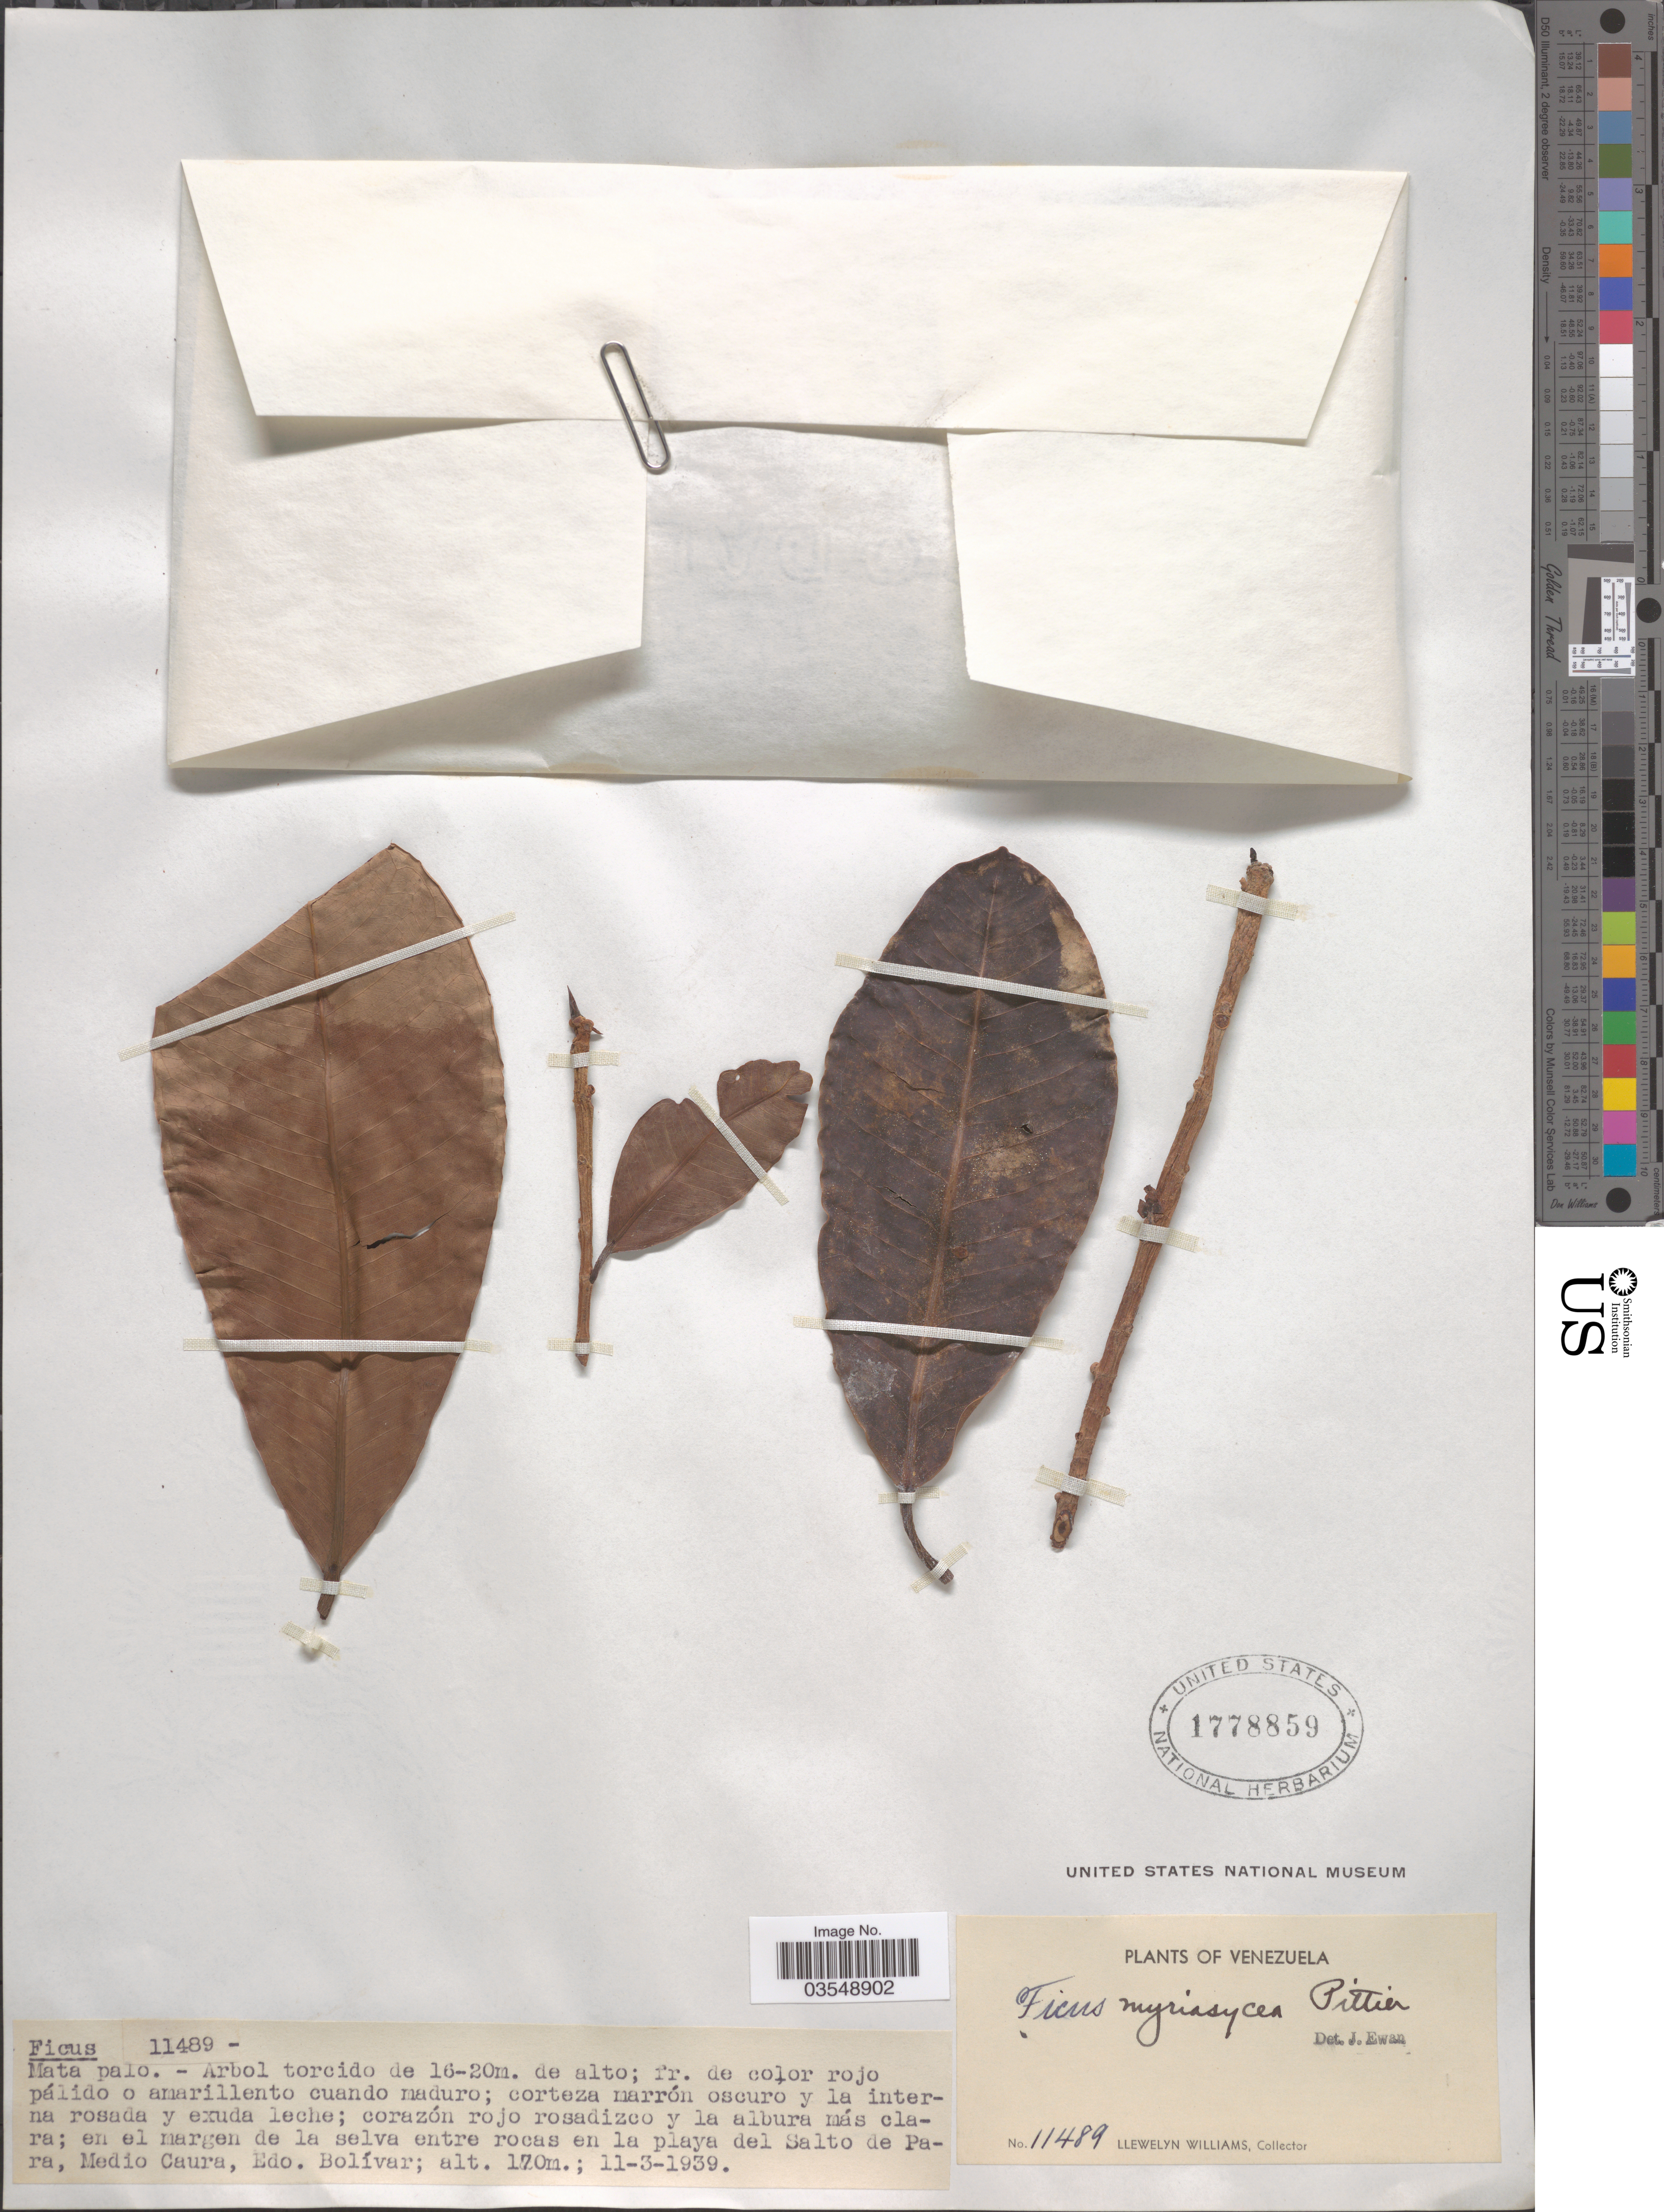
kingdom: Plantae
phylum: Tracheophyta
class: Magnoliopsida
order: Rosales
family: Moraceae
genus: Ficus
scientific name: Ficus myriasycea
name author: Pittier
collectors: Ll. Williams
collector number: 11489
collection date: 1939-03-11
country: Venezuela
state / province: Bolivar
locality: En el margen de la selva entre rocas en la playa del Salto de Para, Medio Cauro, Edo. Bolívar.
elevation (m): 170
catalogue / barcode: US 1778859